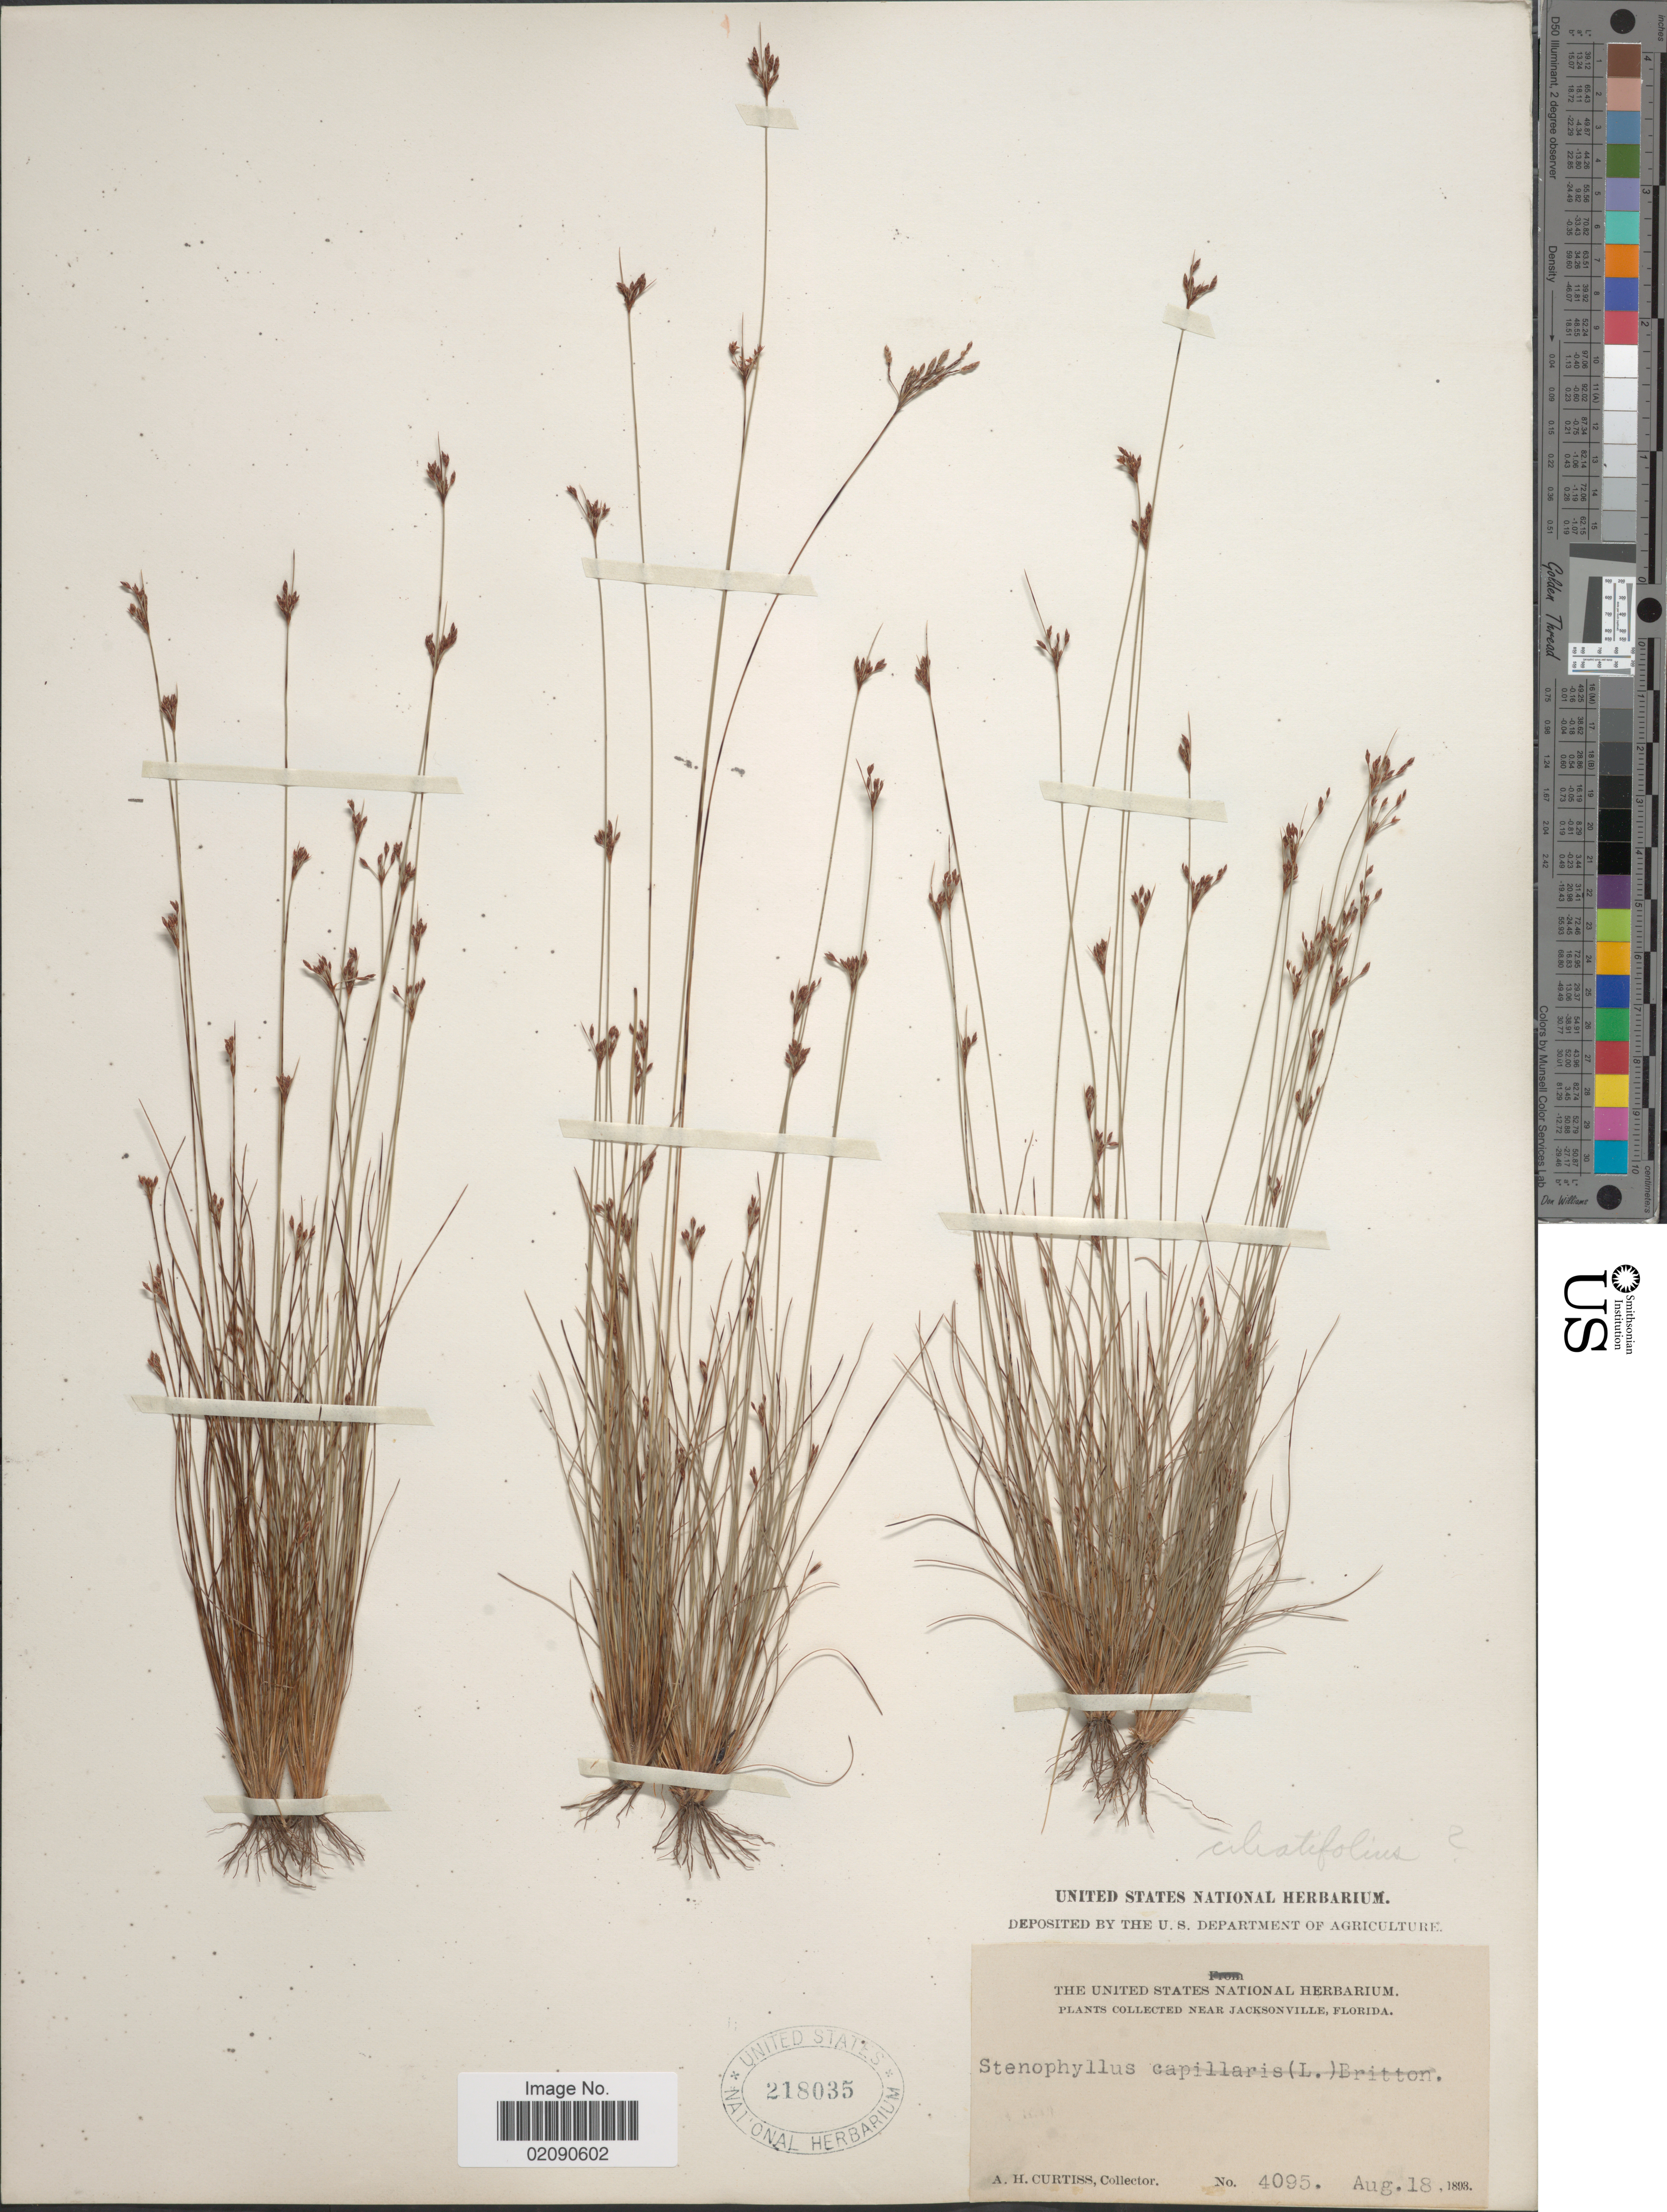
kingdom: Plantae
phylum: Tracheophyta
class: Liliopsida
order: Poales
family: Cyperaceae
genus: Bulbostylis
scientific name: Bulbostylis coarctata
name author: (Elliott) Fernald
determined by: Strong, Mark T., (BOT), Smithsonian Institution - National Museum of Natural History (UNITED STATES)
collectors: A. H. Curtiss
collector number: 4095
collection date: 1893-08-18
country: United States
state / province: Florida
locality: Near Jacksonville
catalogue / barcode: US 218035